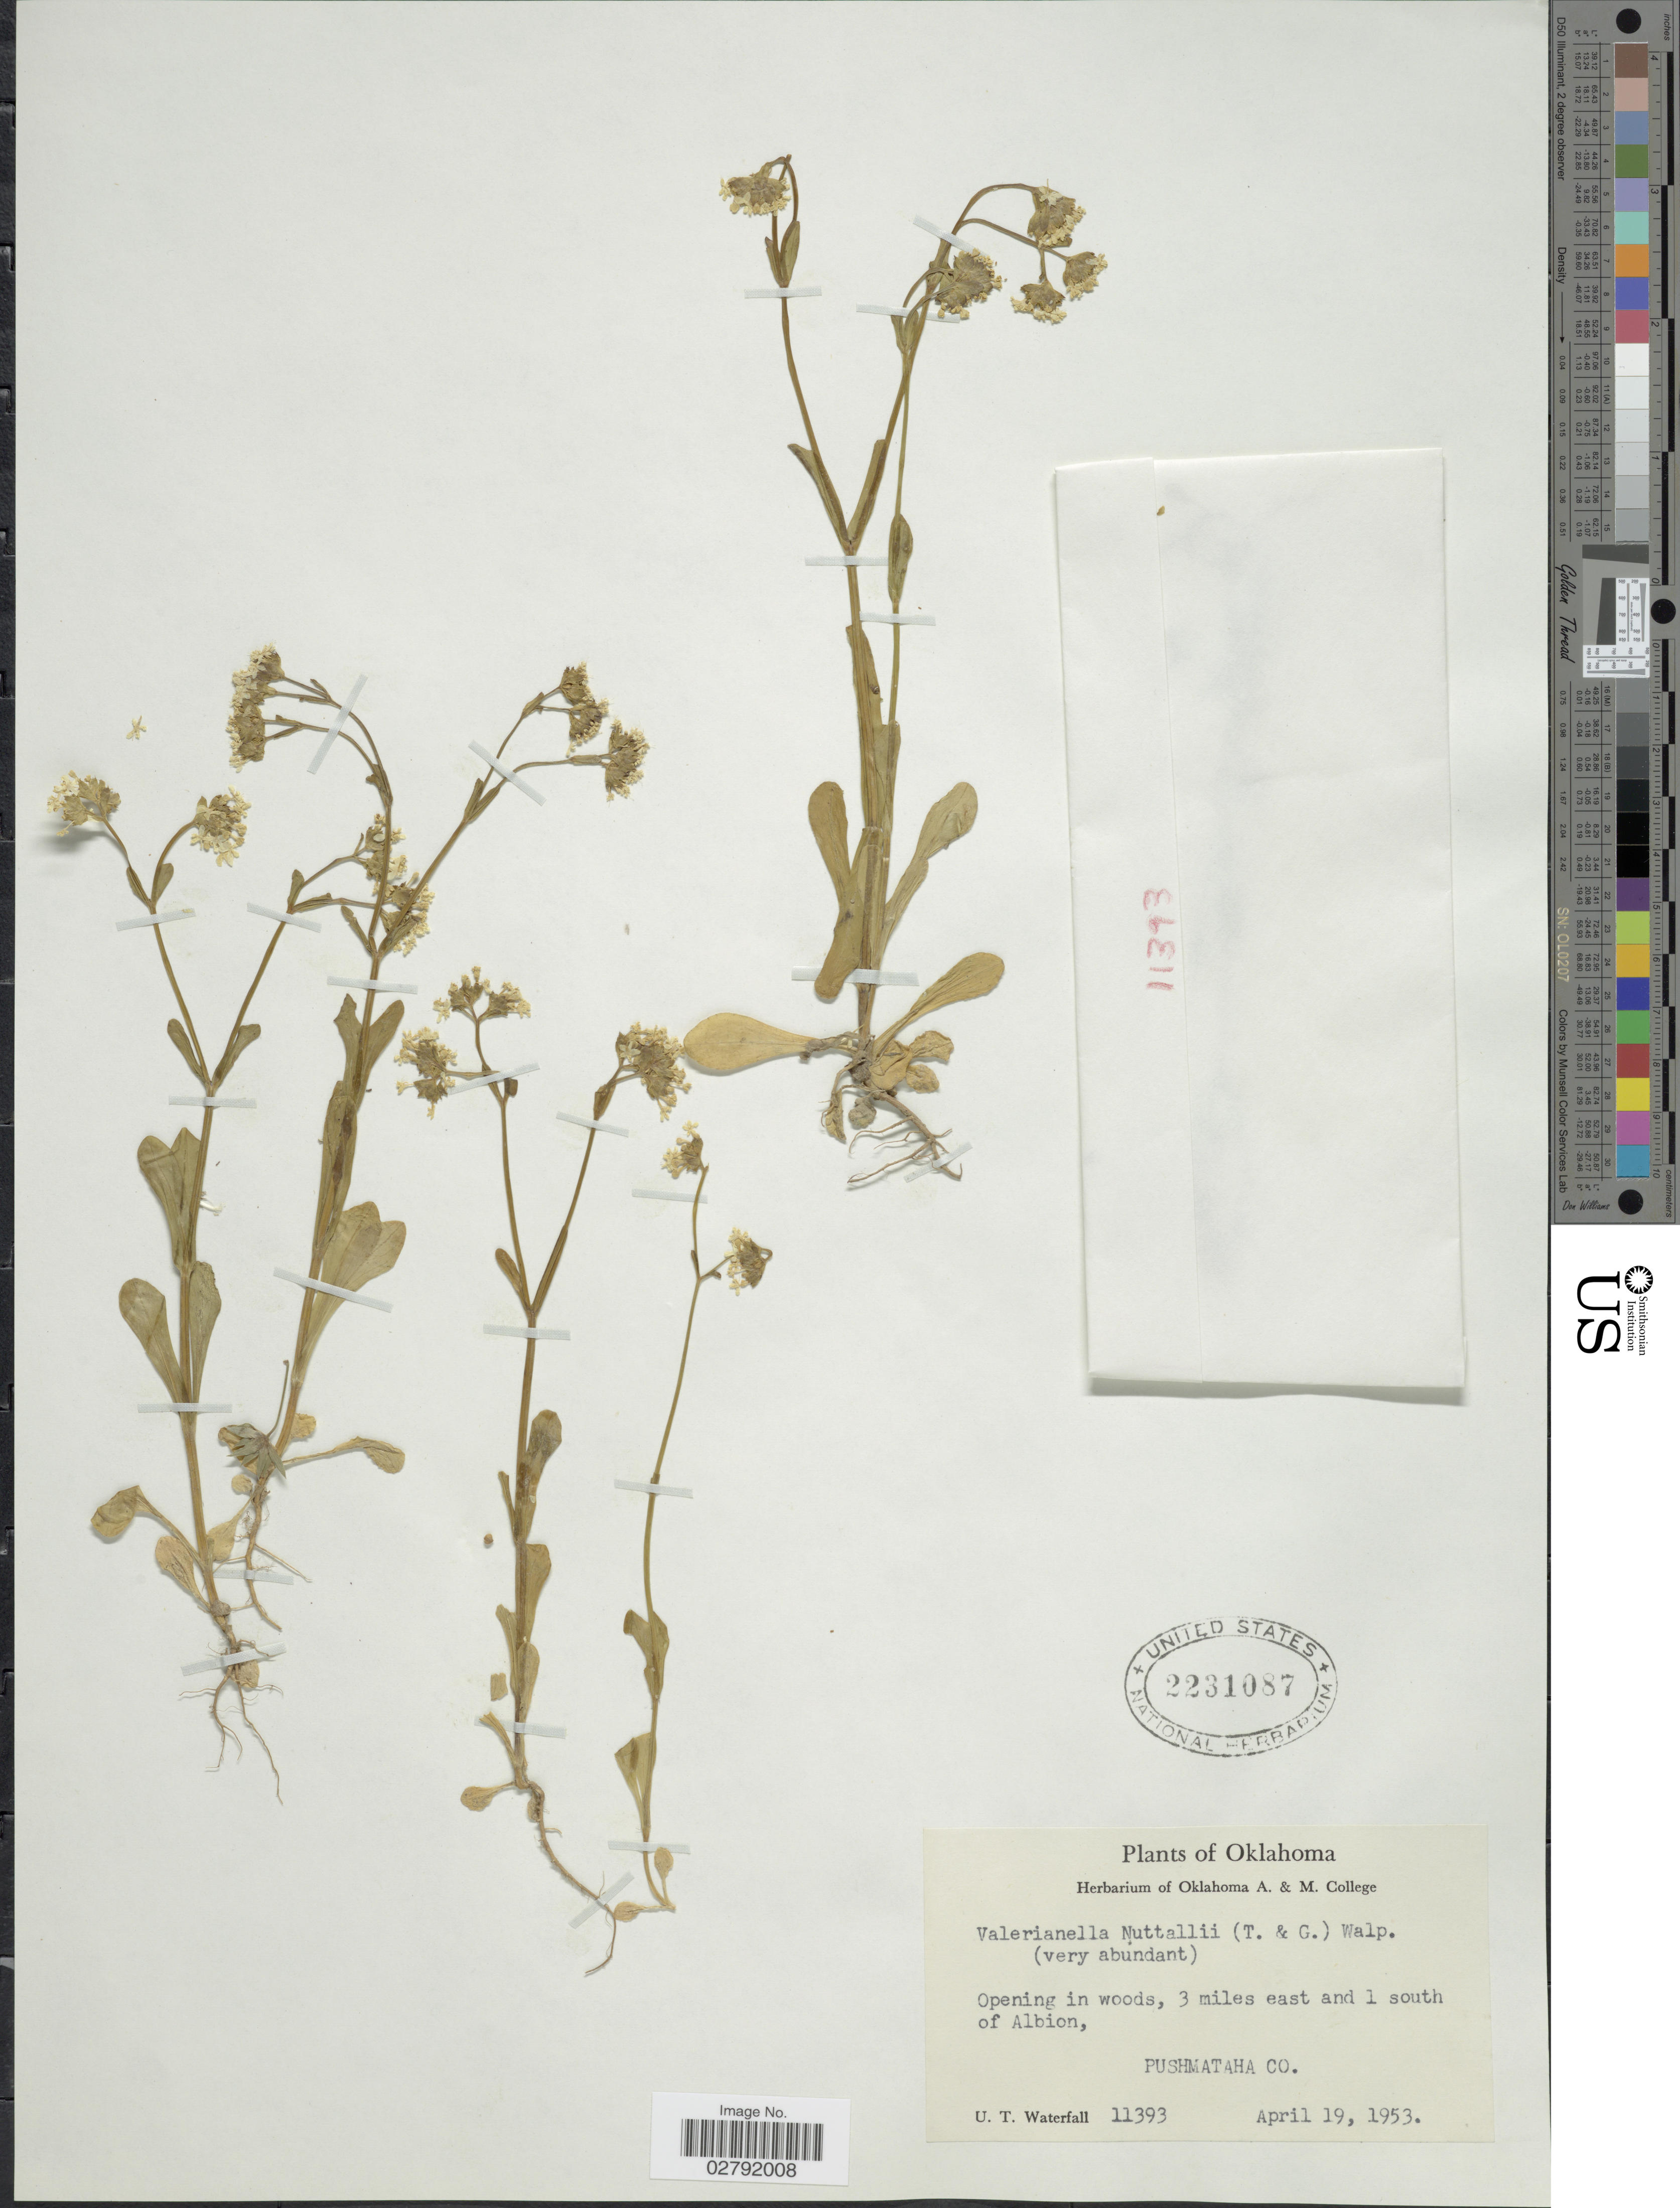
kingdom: Plantae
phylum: Tracheophyta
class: Magnoliopsida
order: Dipsacales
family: Caprifoliaceae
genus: Valerianella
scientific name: Valerianella nuttallii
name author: (Torr. & A. Gray) Walp.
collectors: U. T. Waterfall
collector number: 11393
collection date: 1953-04-19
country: United States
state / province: Oklahoma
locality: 3 miles east and 1 south of Albion, Pushmataha Co.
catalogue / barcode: US 2231087